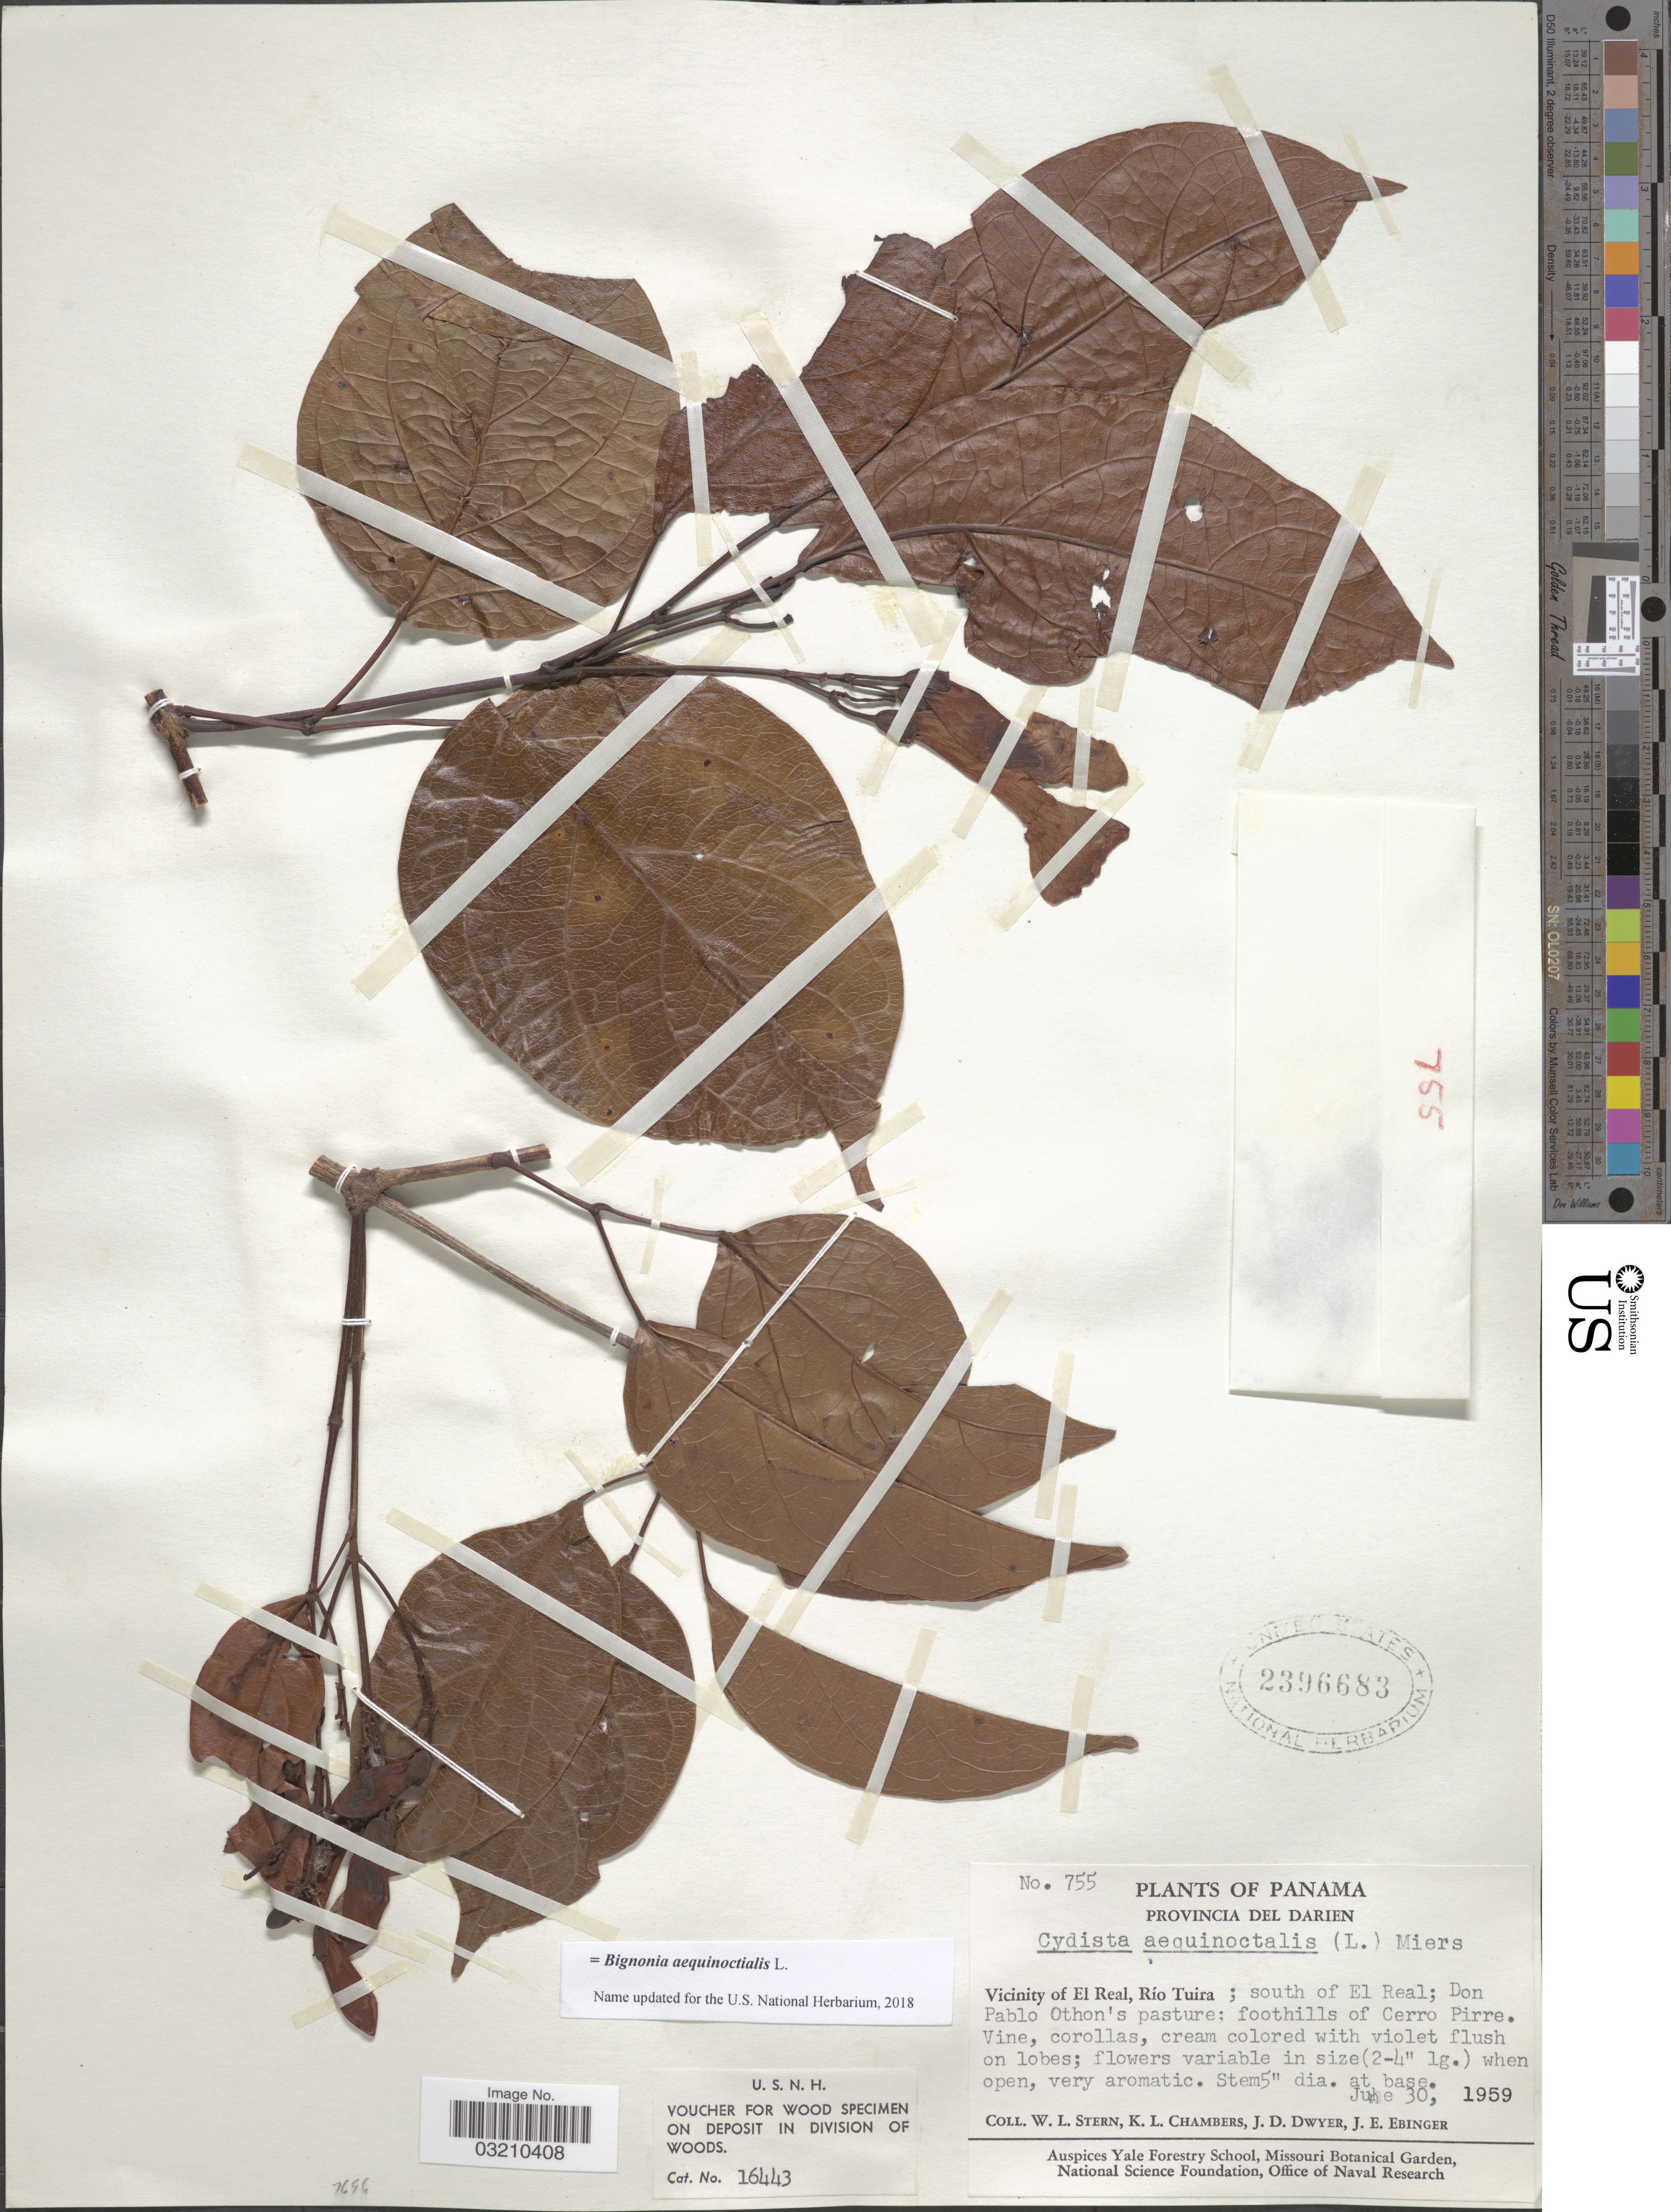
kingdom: Plantae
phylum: Tracheophyta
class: Magnoliopsida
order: Lamiales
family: Bignoniaceae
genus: Bignonia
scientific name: Bignonia aequinoctialis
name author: L.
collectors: W. L. Stern, K. Chambers, J. D. Dwyer & J. Ebinger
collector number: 755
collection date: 1959-06-30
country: Panama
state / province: Darién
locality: Vicinity of El Real, Río Tuira; south of El Real; Don Pablo Othon's pasture; foothills of Cerro Pirre.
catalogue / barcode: US 2396683